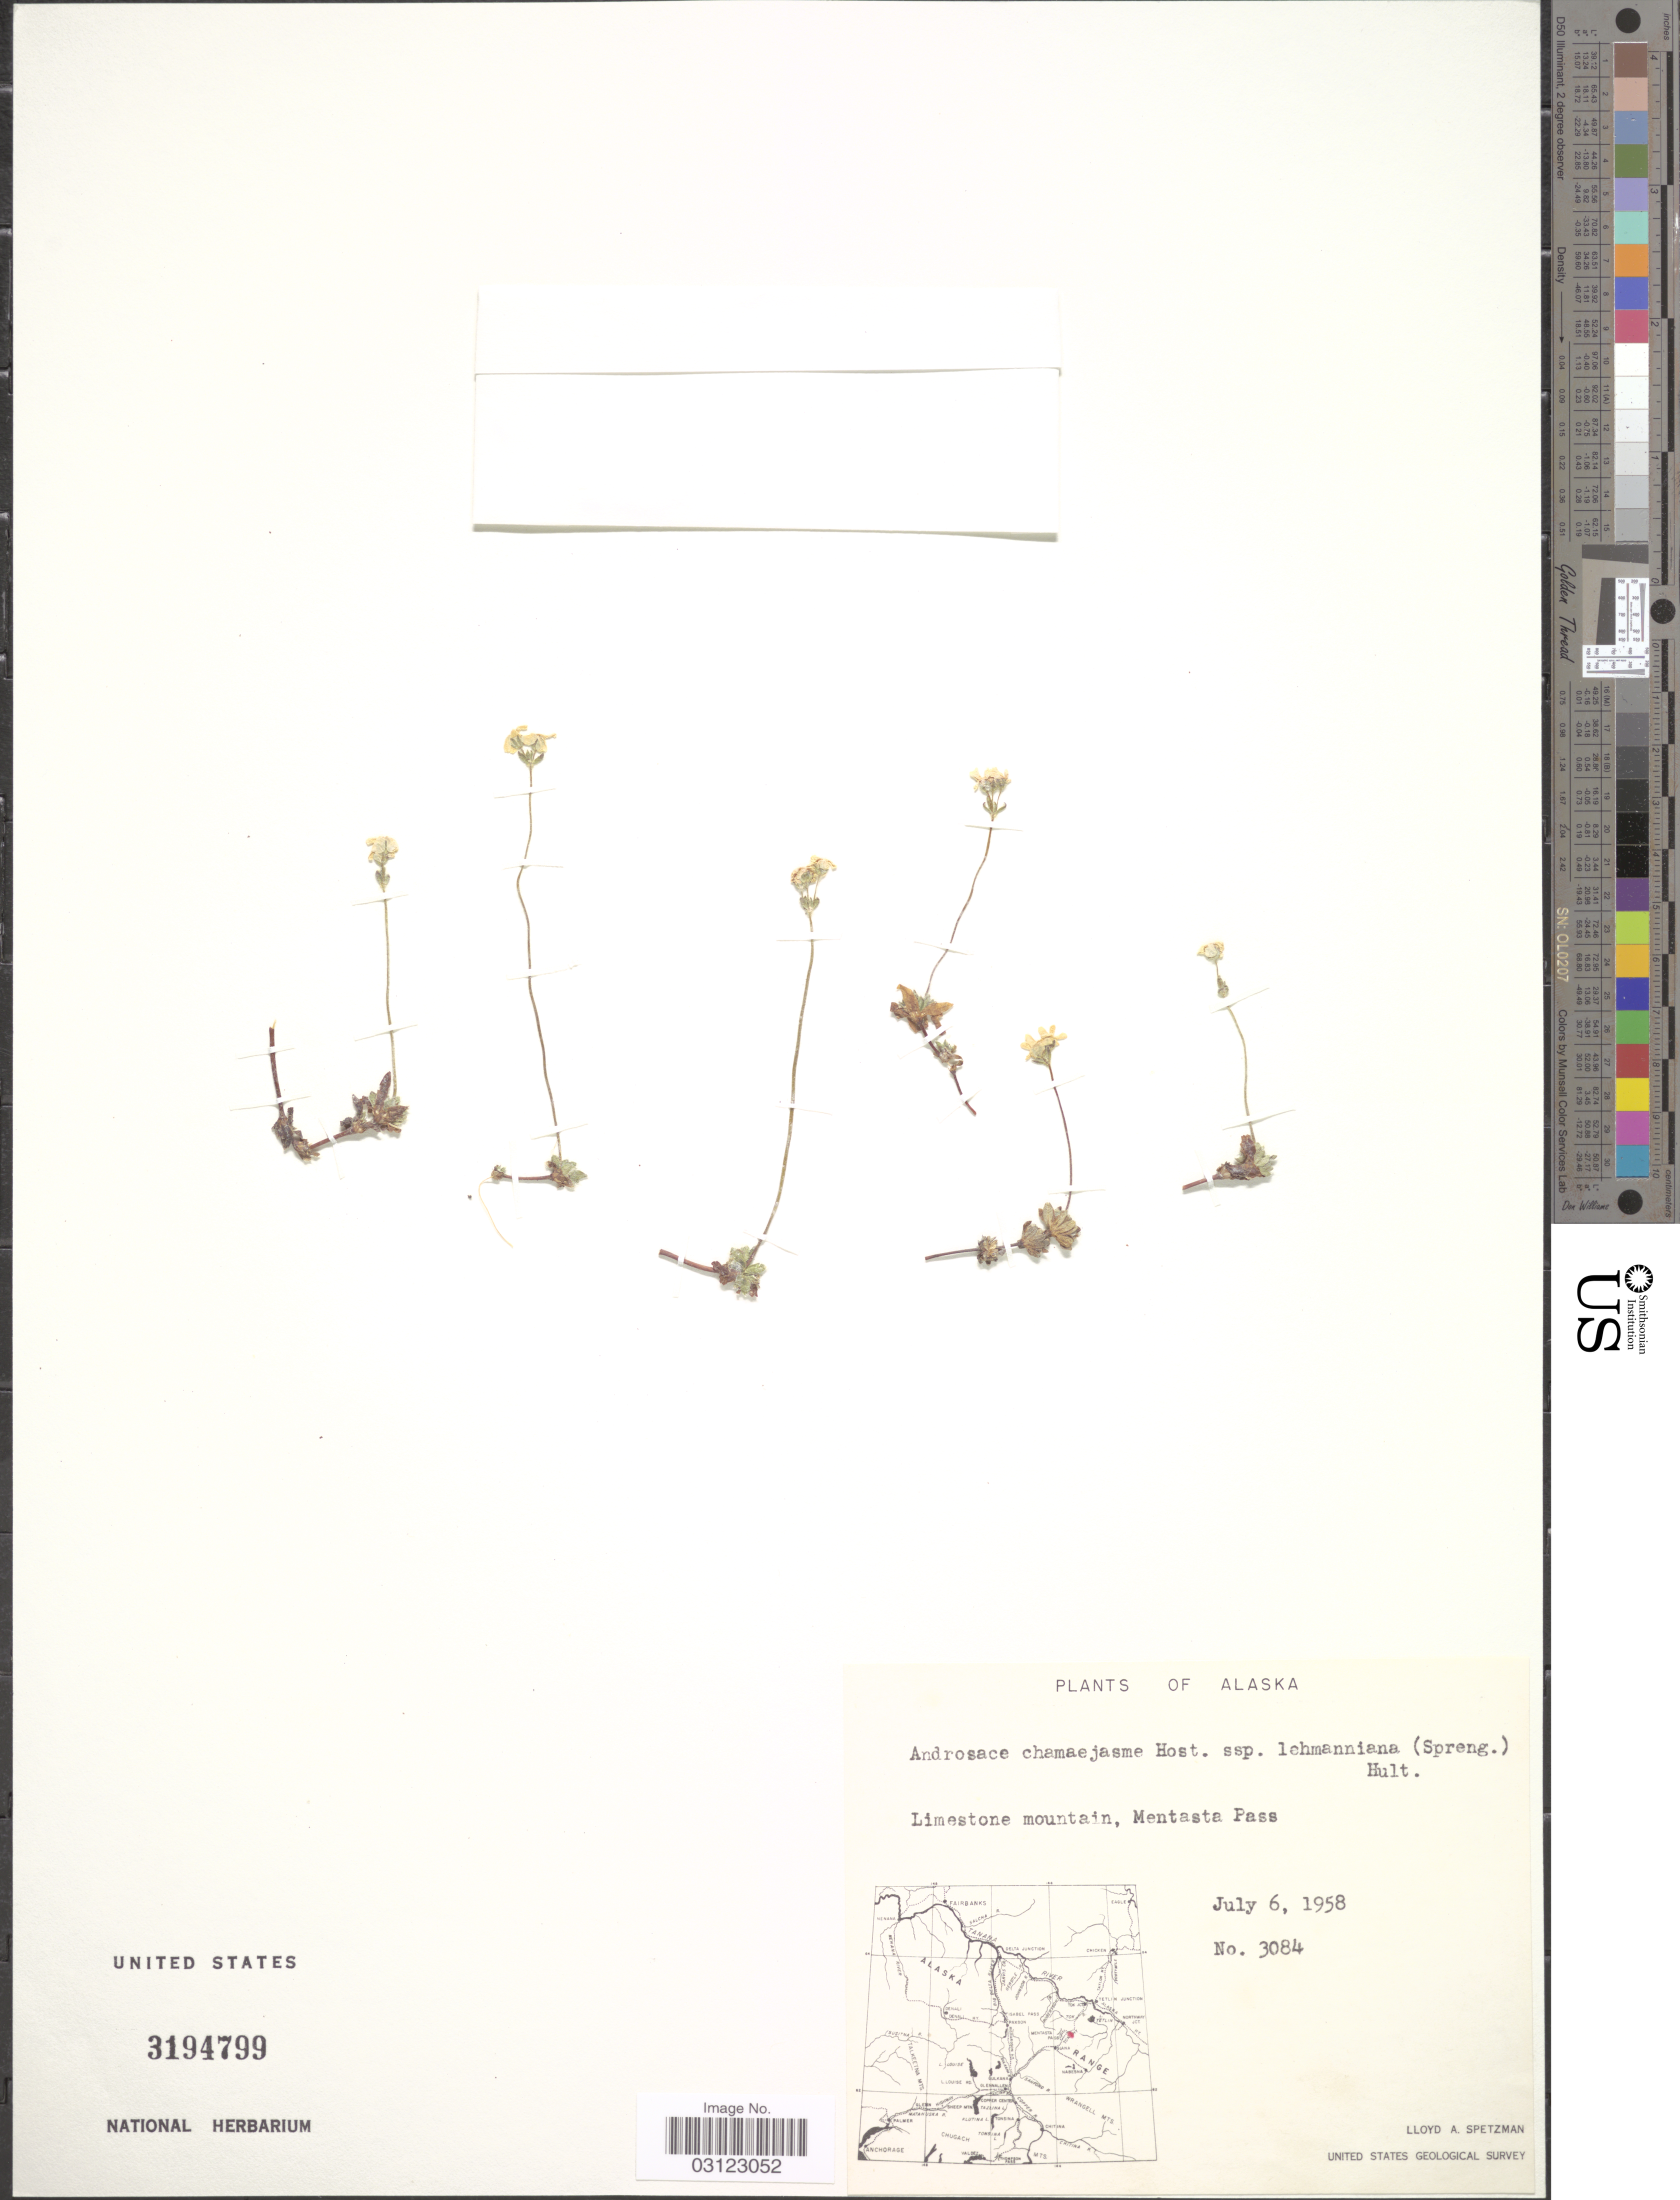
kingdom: Plantae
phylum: Tracheophyta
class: Magnoliopsida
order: Ericales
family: Primulaceae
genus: Androsace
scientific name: Androsace chamaejasme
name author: Wulfen ex Host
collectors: L. Spetzman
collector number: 3084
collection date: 1958-07-06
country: United States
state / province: Alaska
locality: Limestone mountain, Mentasta Pass.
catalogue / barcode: US 3194799